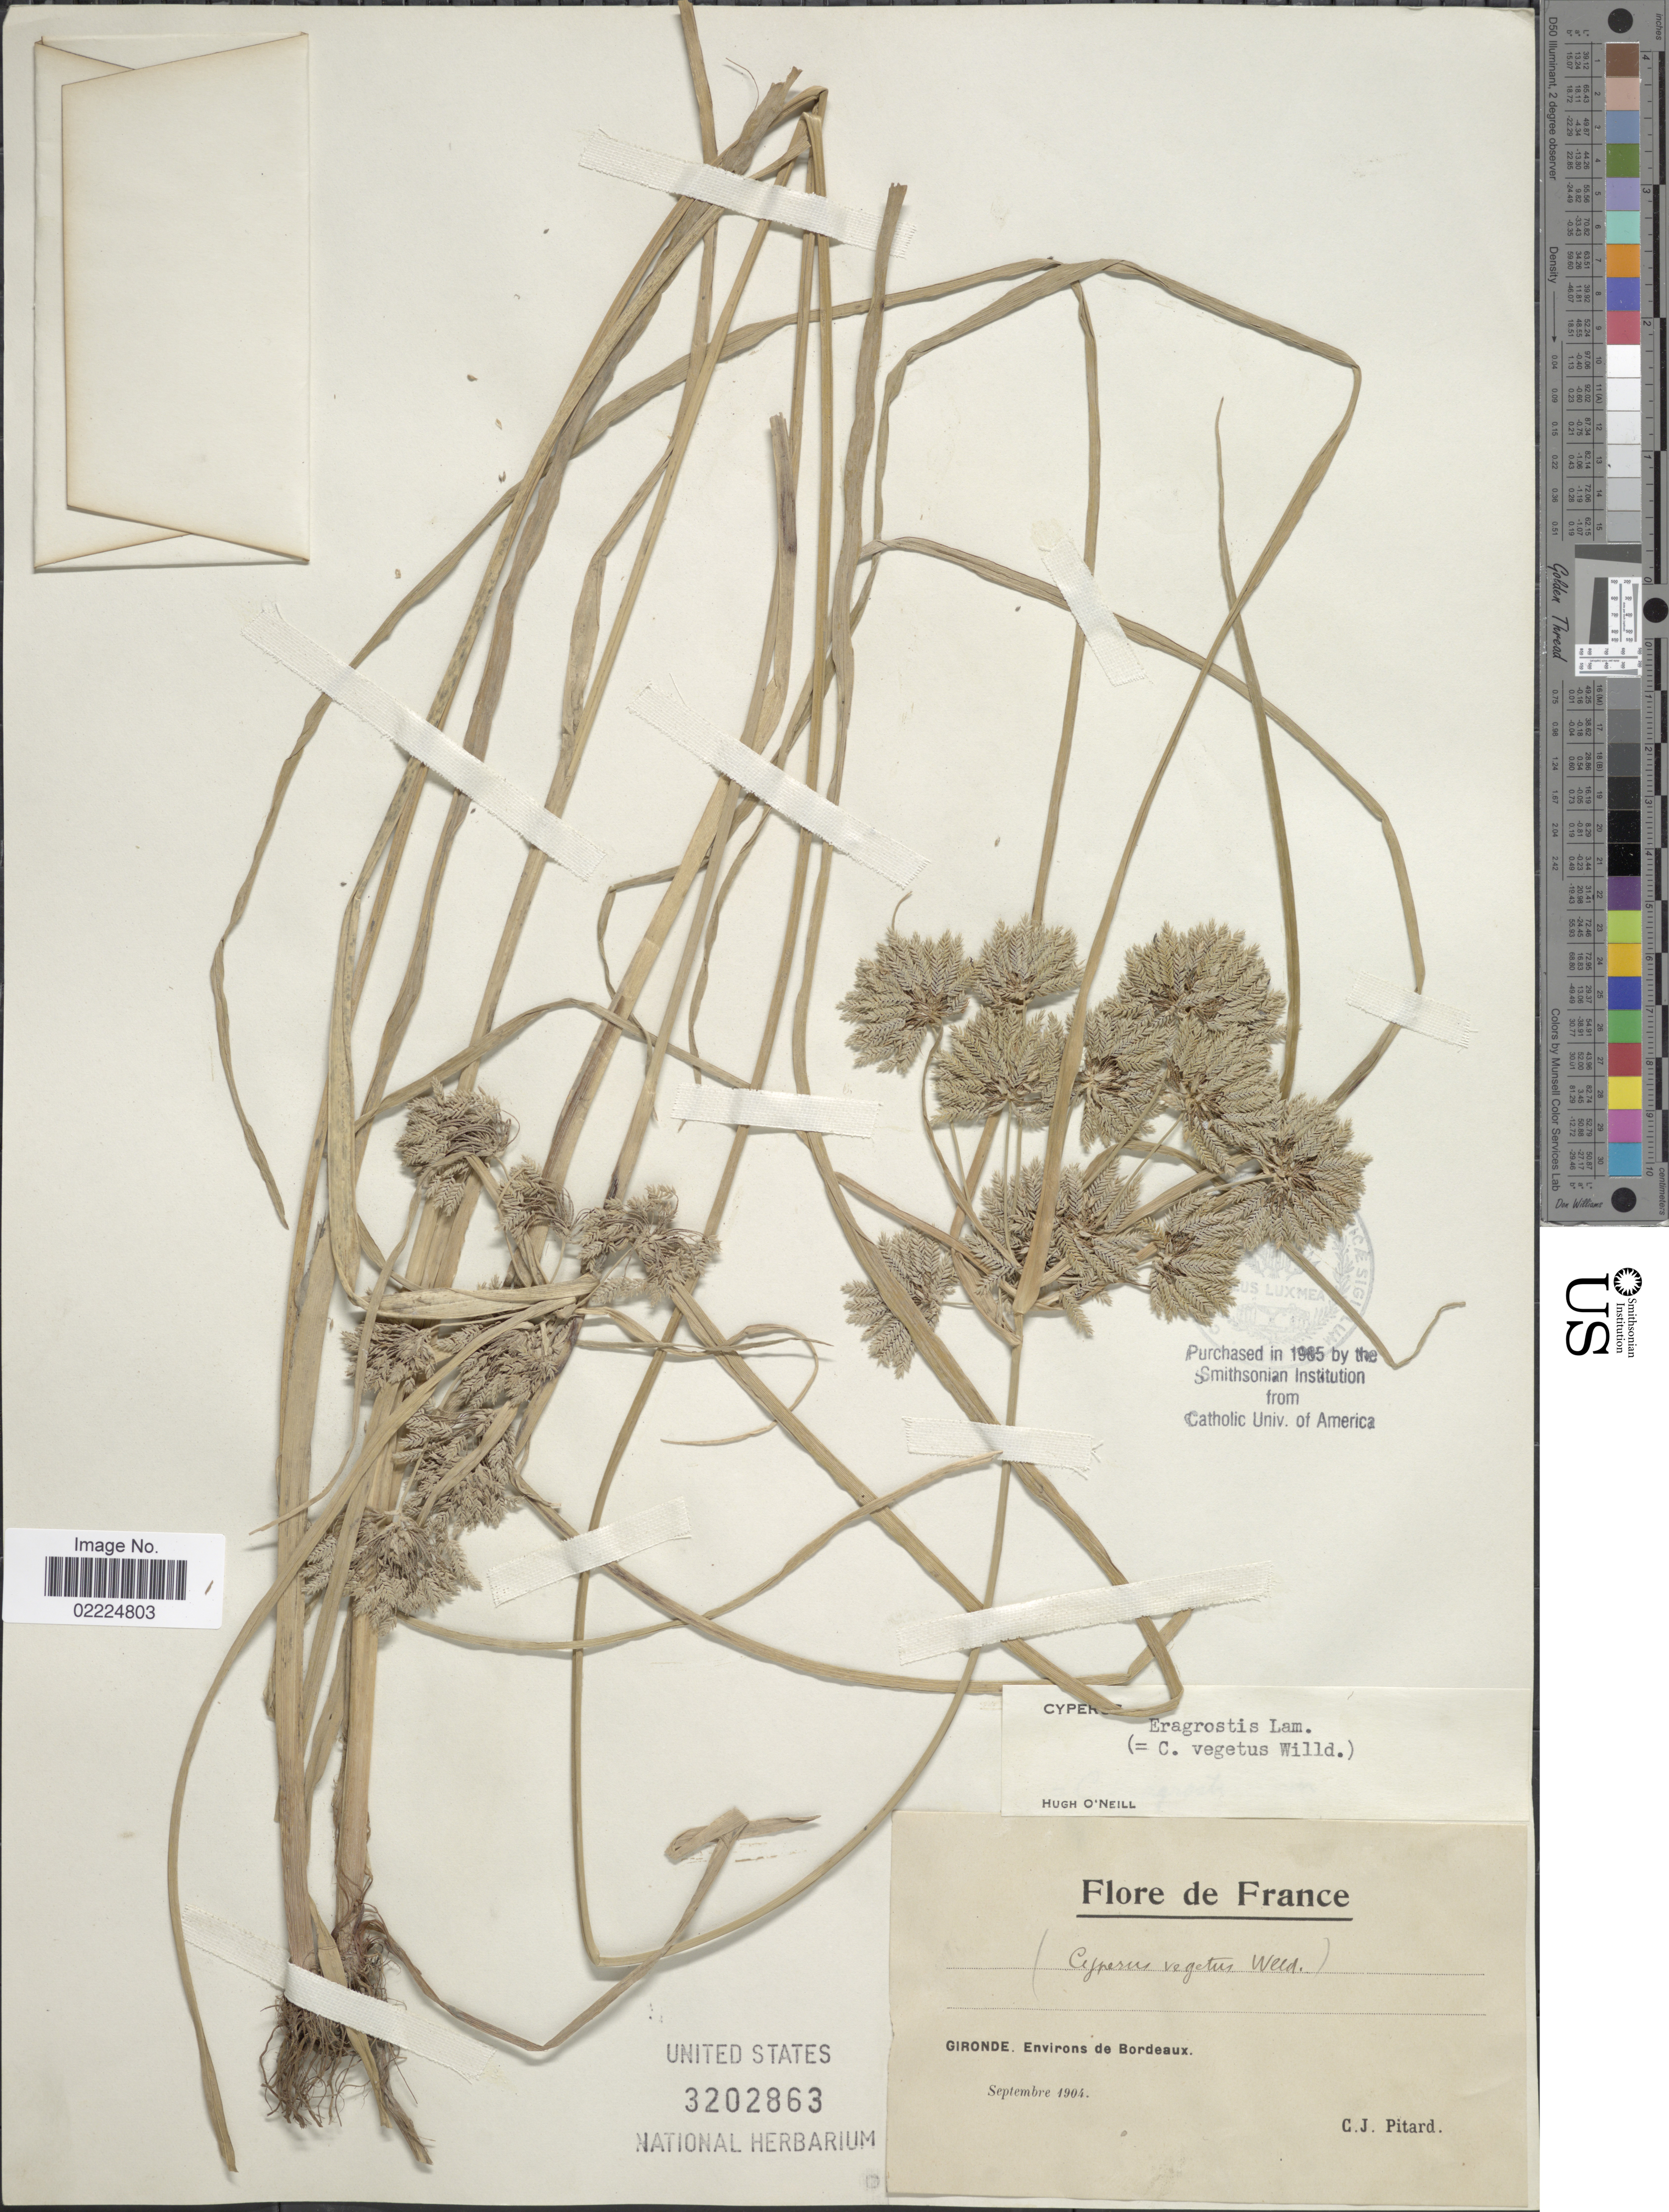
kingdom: Plantae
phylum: Tracheophyta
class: Liliopsida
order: Poales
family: Cyperaceae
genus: Cyperus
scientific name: Cyperus eragrostis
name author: Lam.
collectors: C. Pitard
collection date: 1904-09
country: France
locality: Gironde. Environs de Bordeaux.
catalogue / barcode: US 3202863